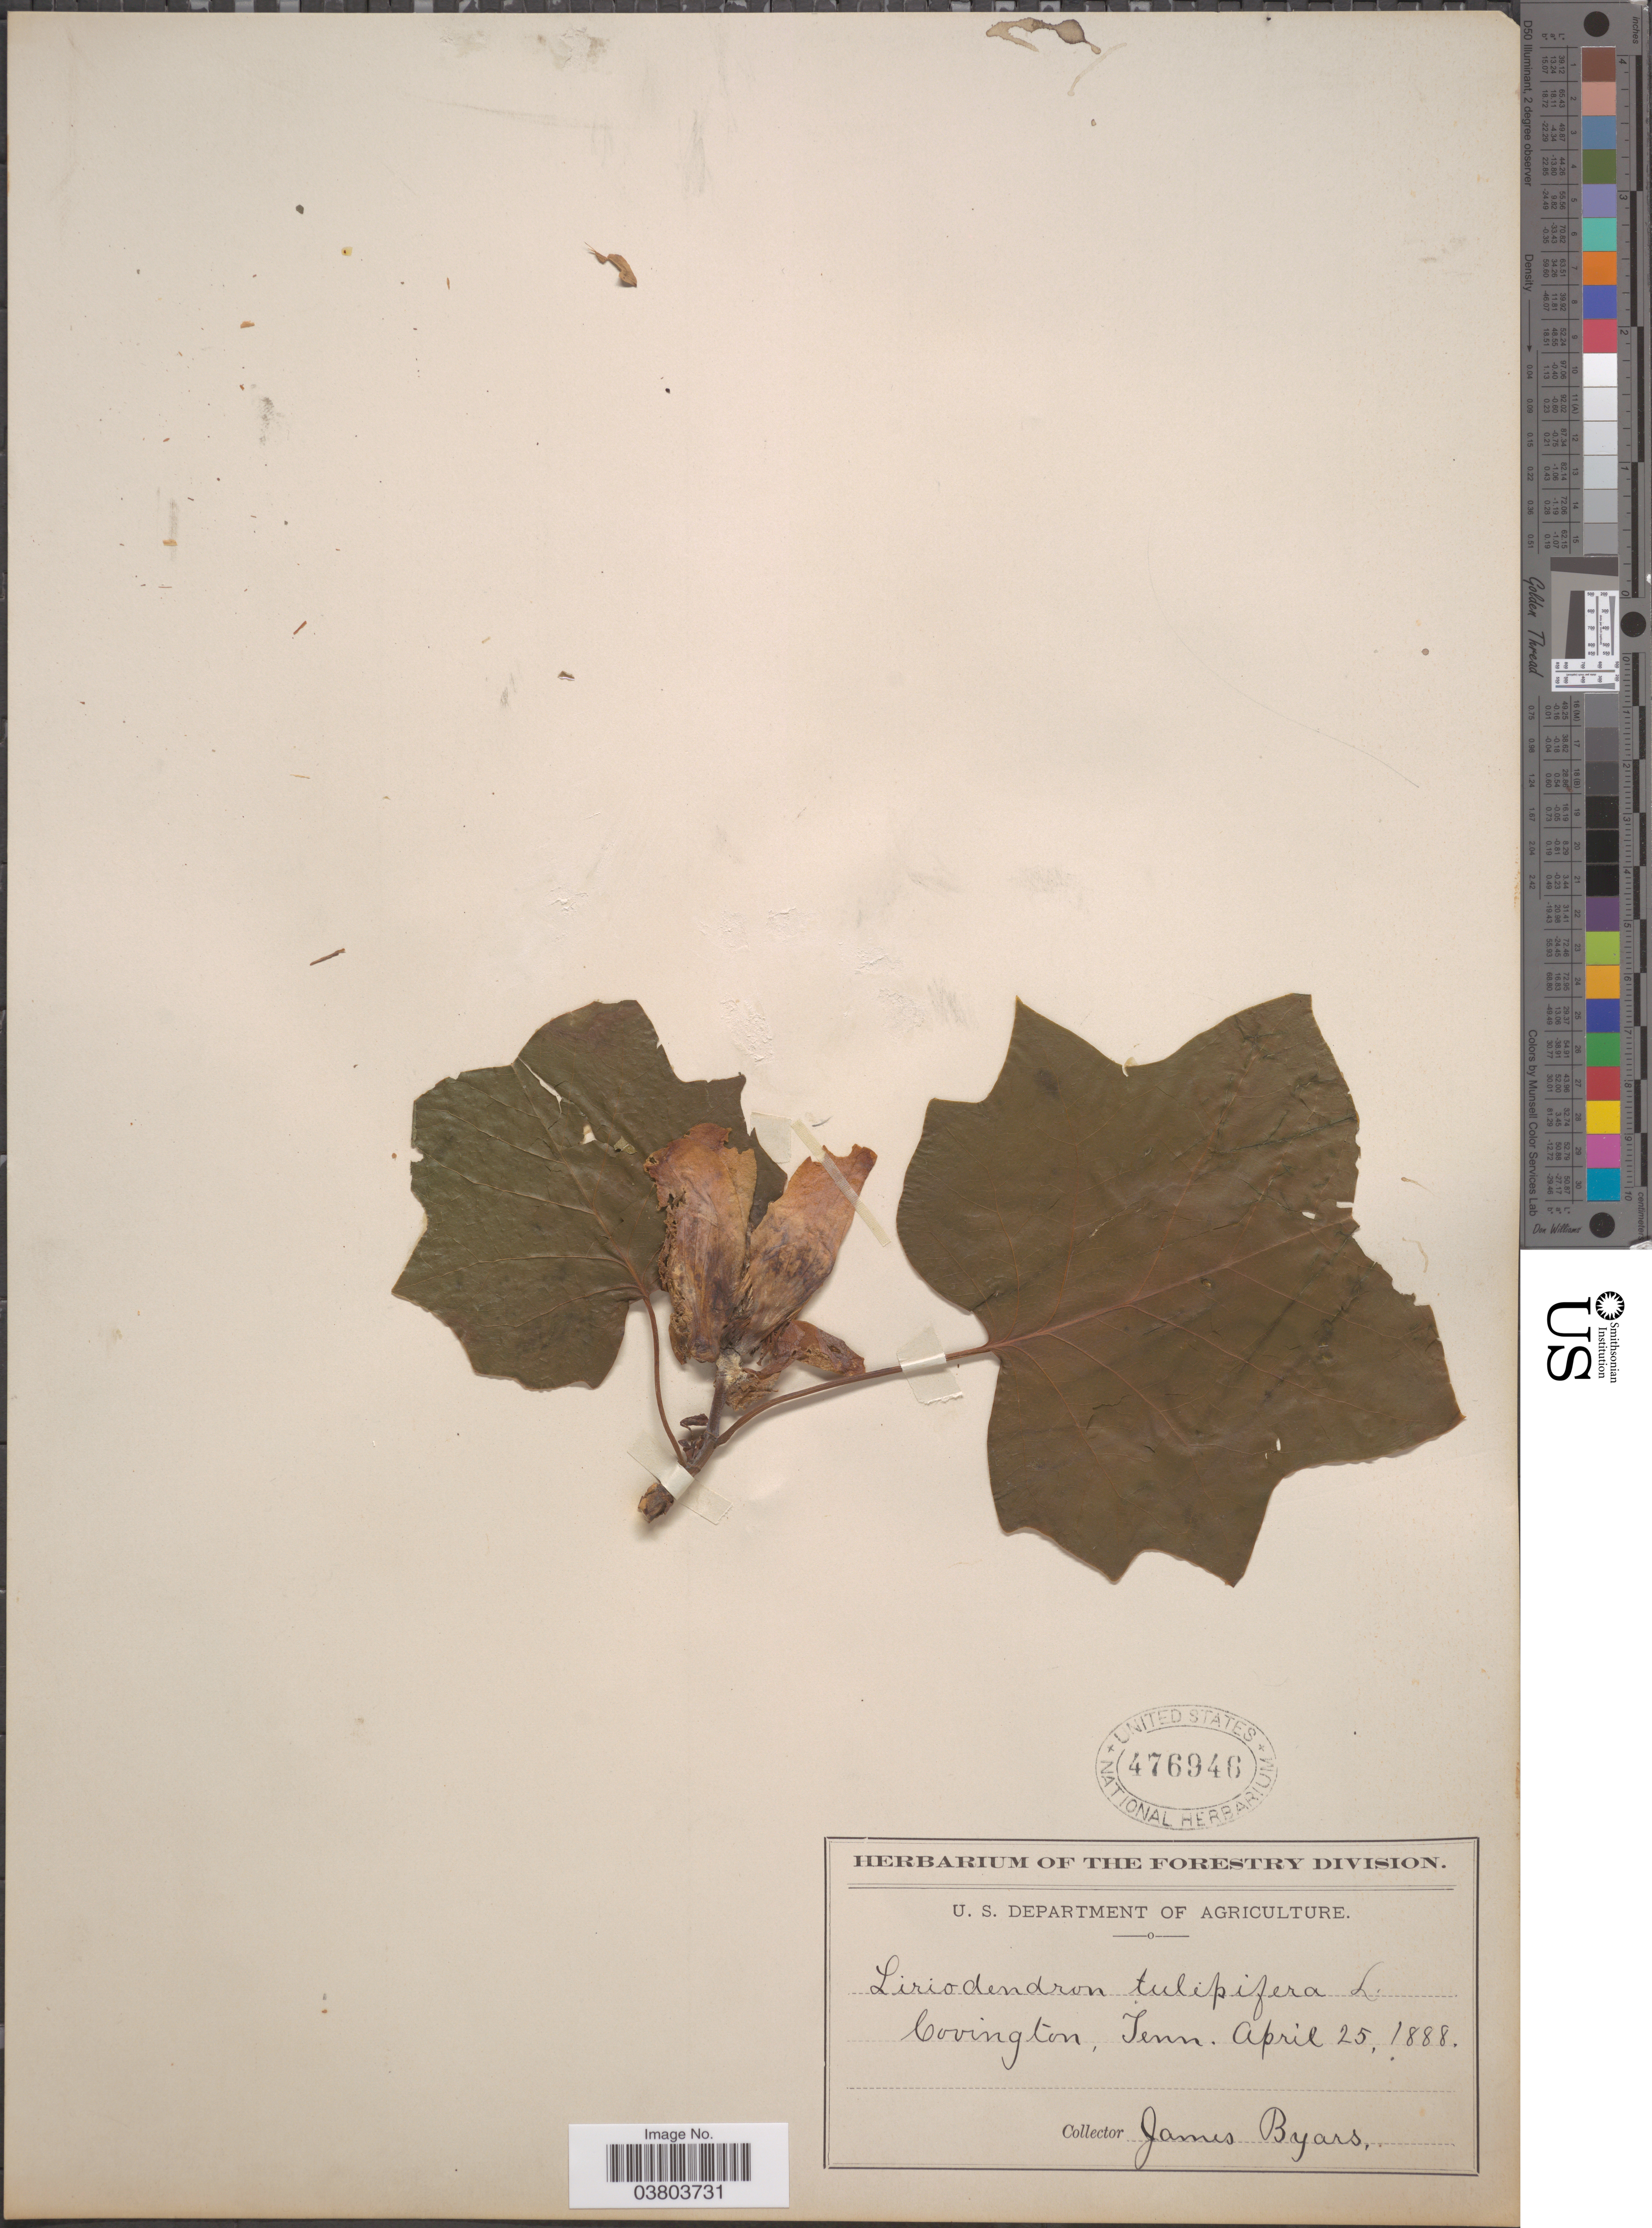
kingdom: Plantae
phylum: Tracheophyta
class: Magnoliopsida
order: Magnoliales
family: Magnoliaceae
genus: Liriodendron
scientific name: Liriodendron tulipifera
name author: L.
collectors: J. Byars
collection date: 1888-04-25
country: United States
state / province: Tennessee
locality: Covington.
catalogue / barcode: US 476946